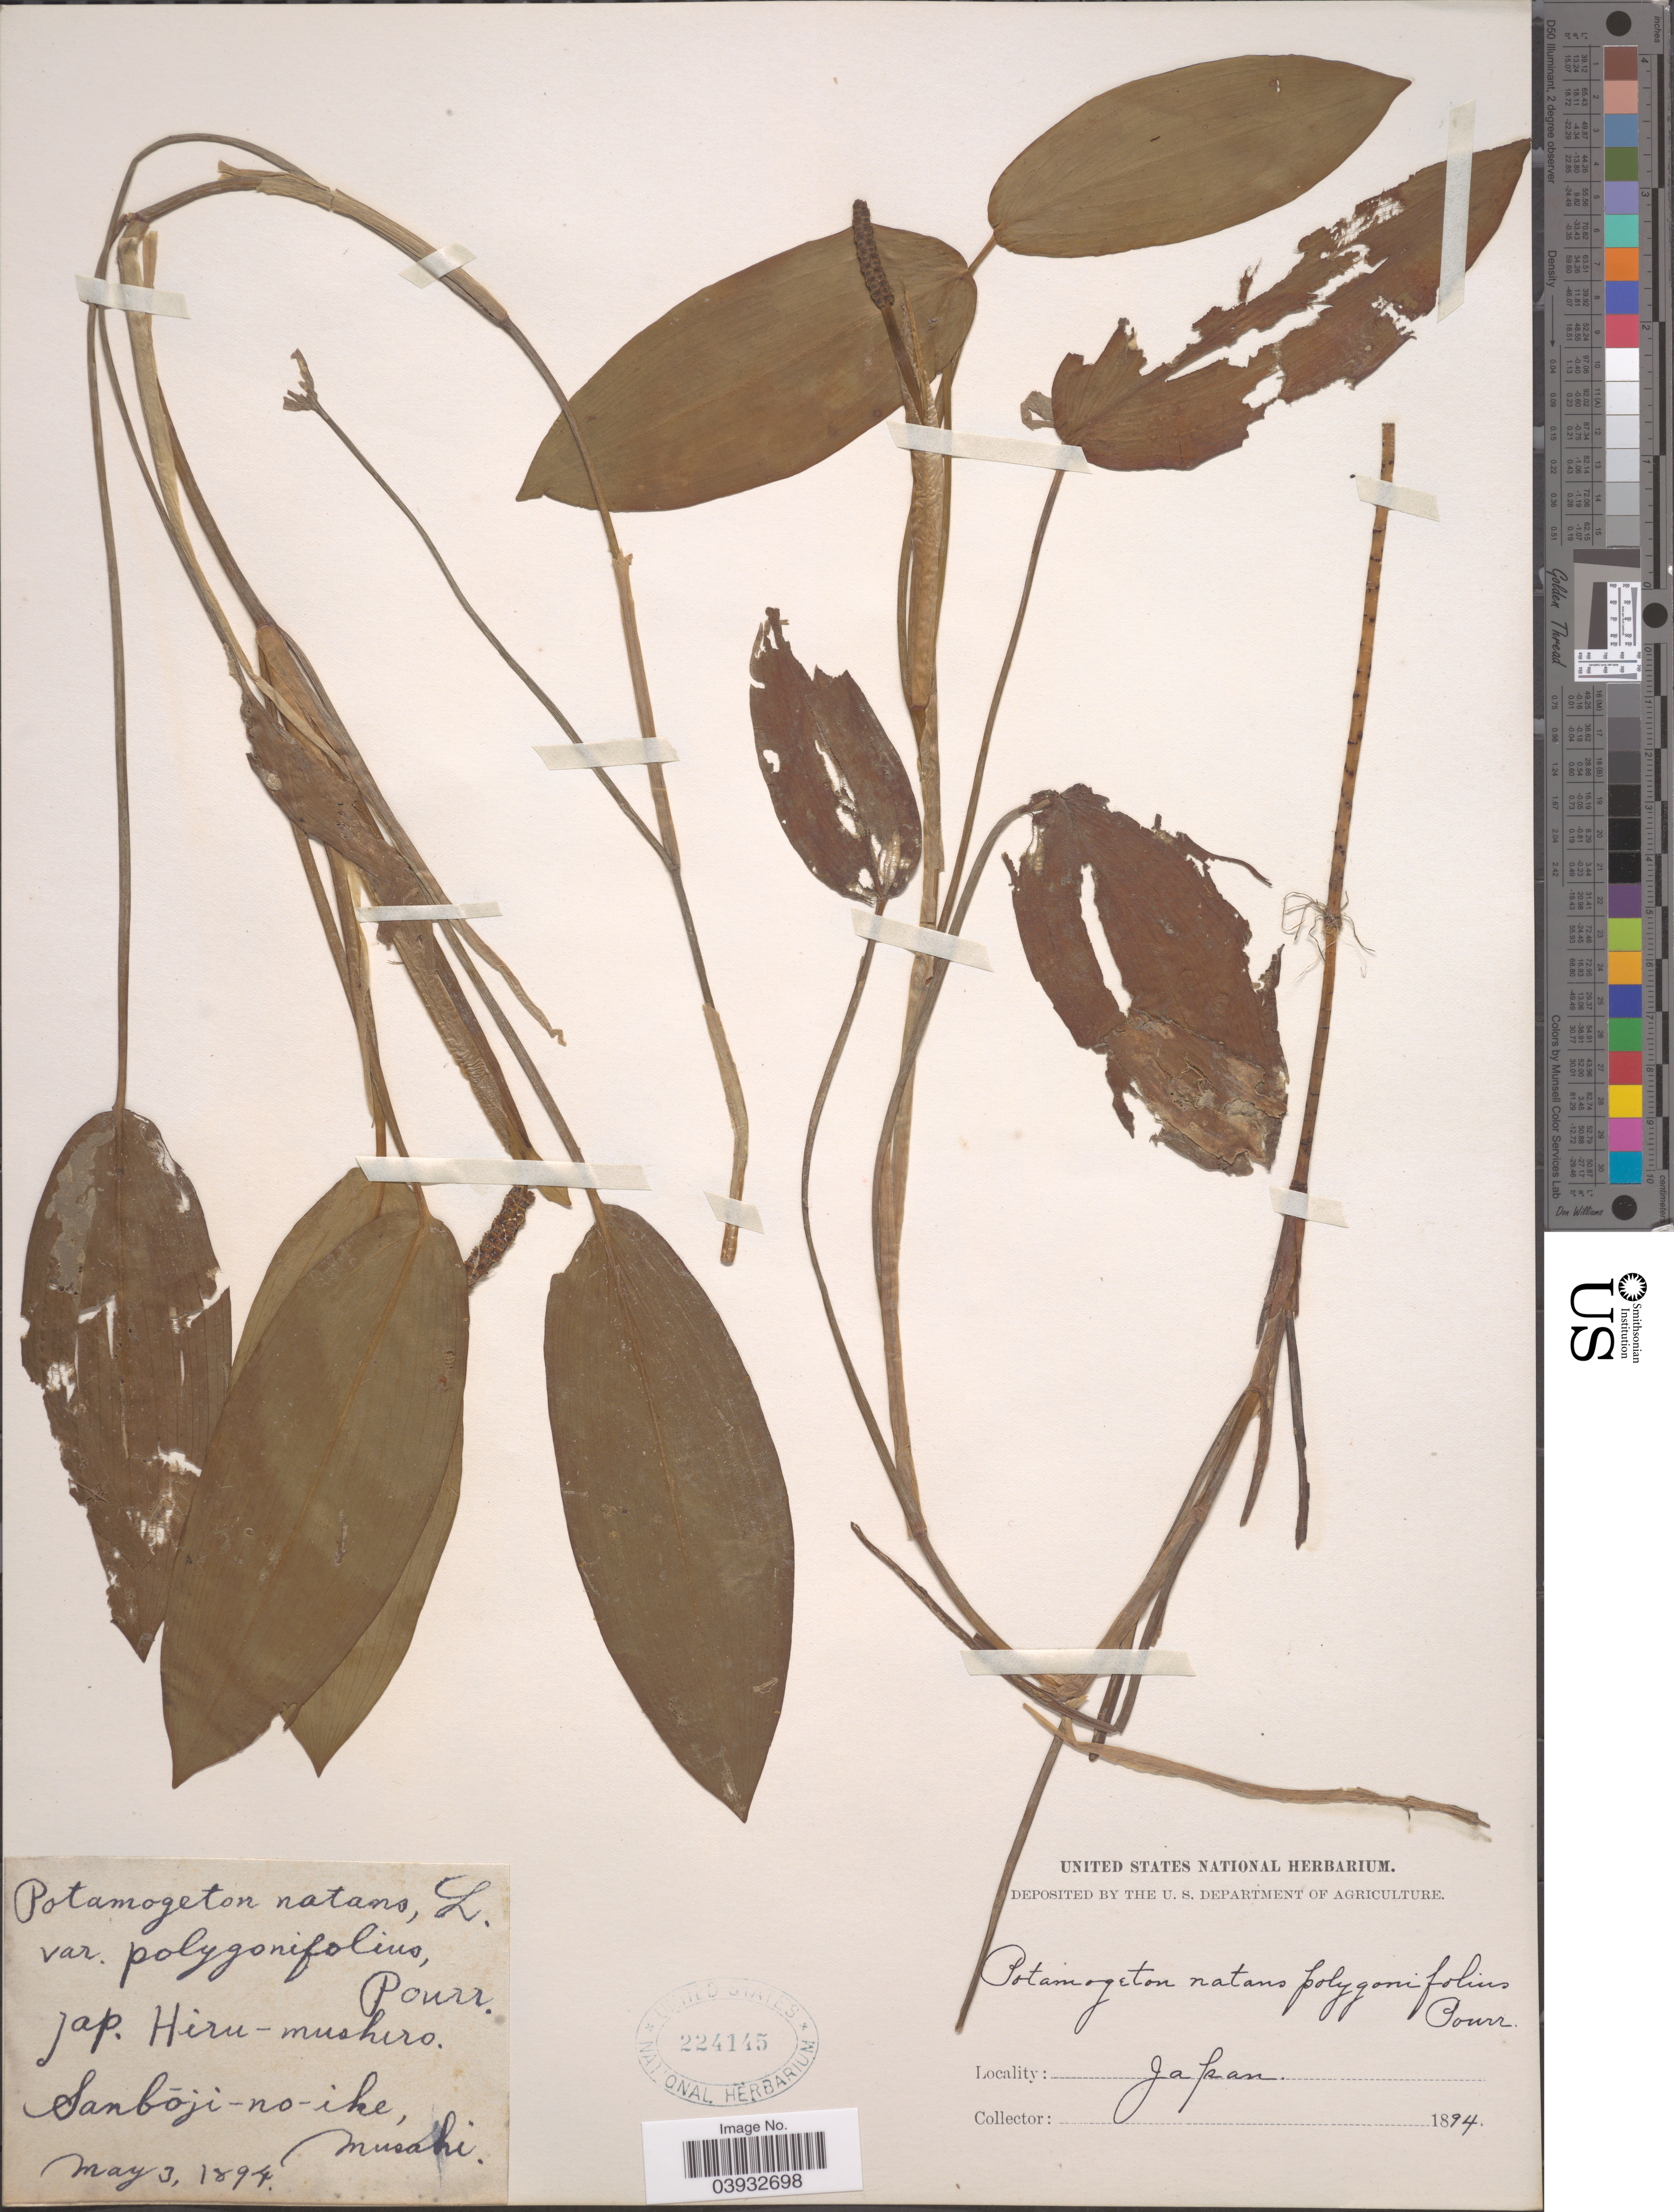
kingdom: Plantae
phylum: Tracheophyta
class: Liliopsida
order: Alismatales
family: Potamogetonaceae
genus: Potamogeton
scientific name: Potamogeton polygonifolius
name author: Pourr.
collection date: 1894-05-03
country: Japan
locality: Sanboji-no-ike, Musahi.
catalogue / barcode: US 224145